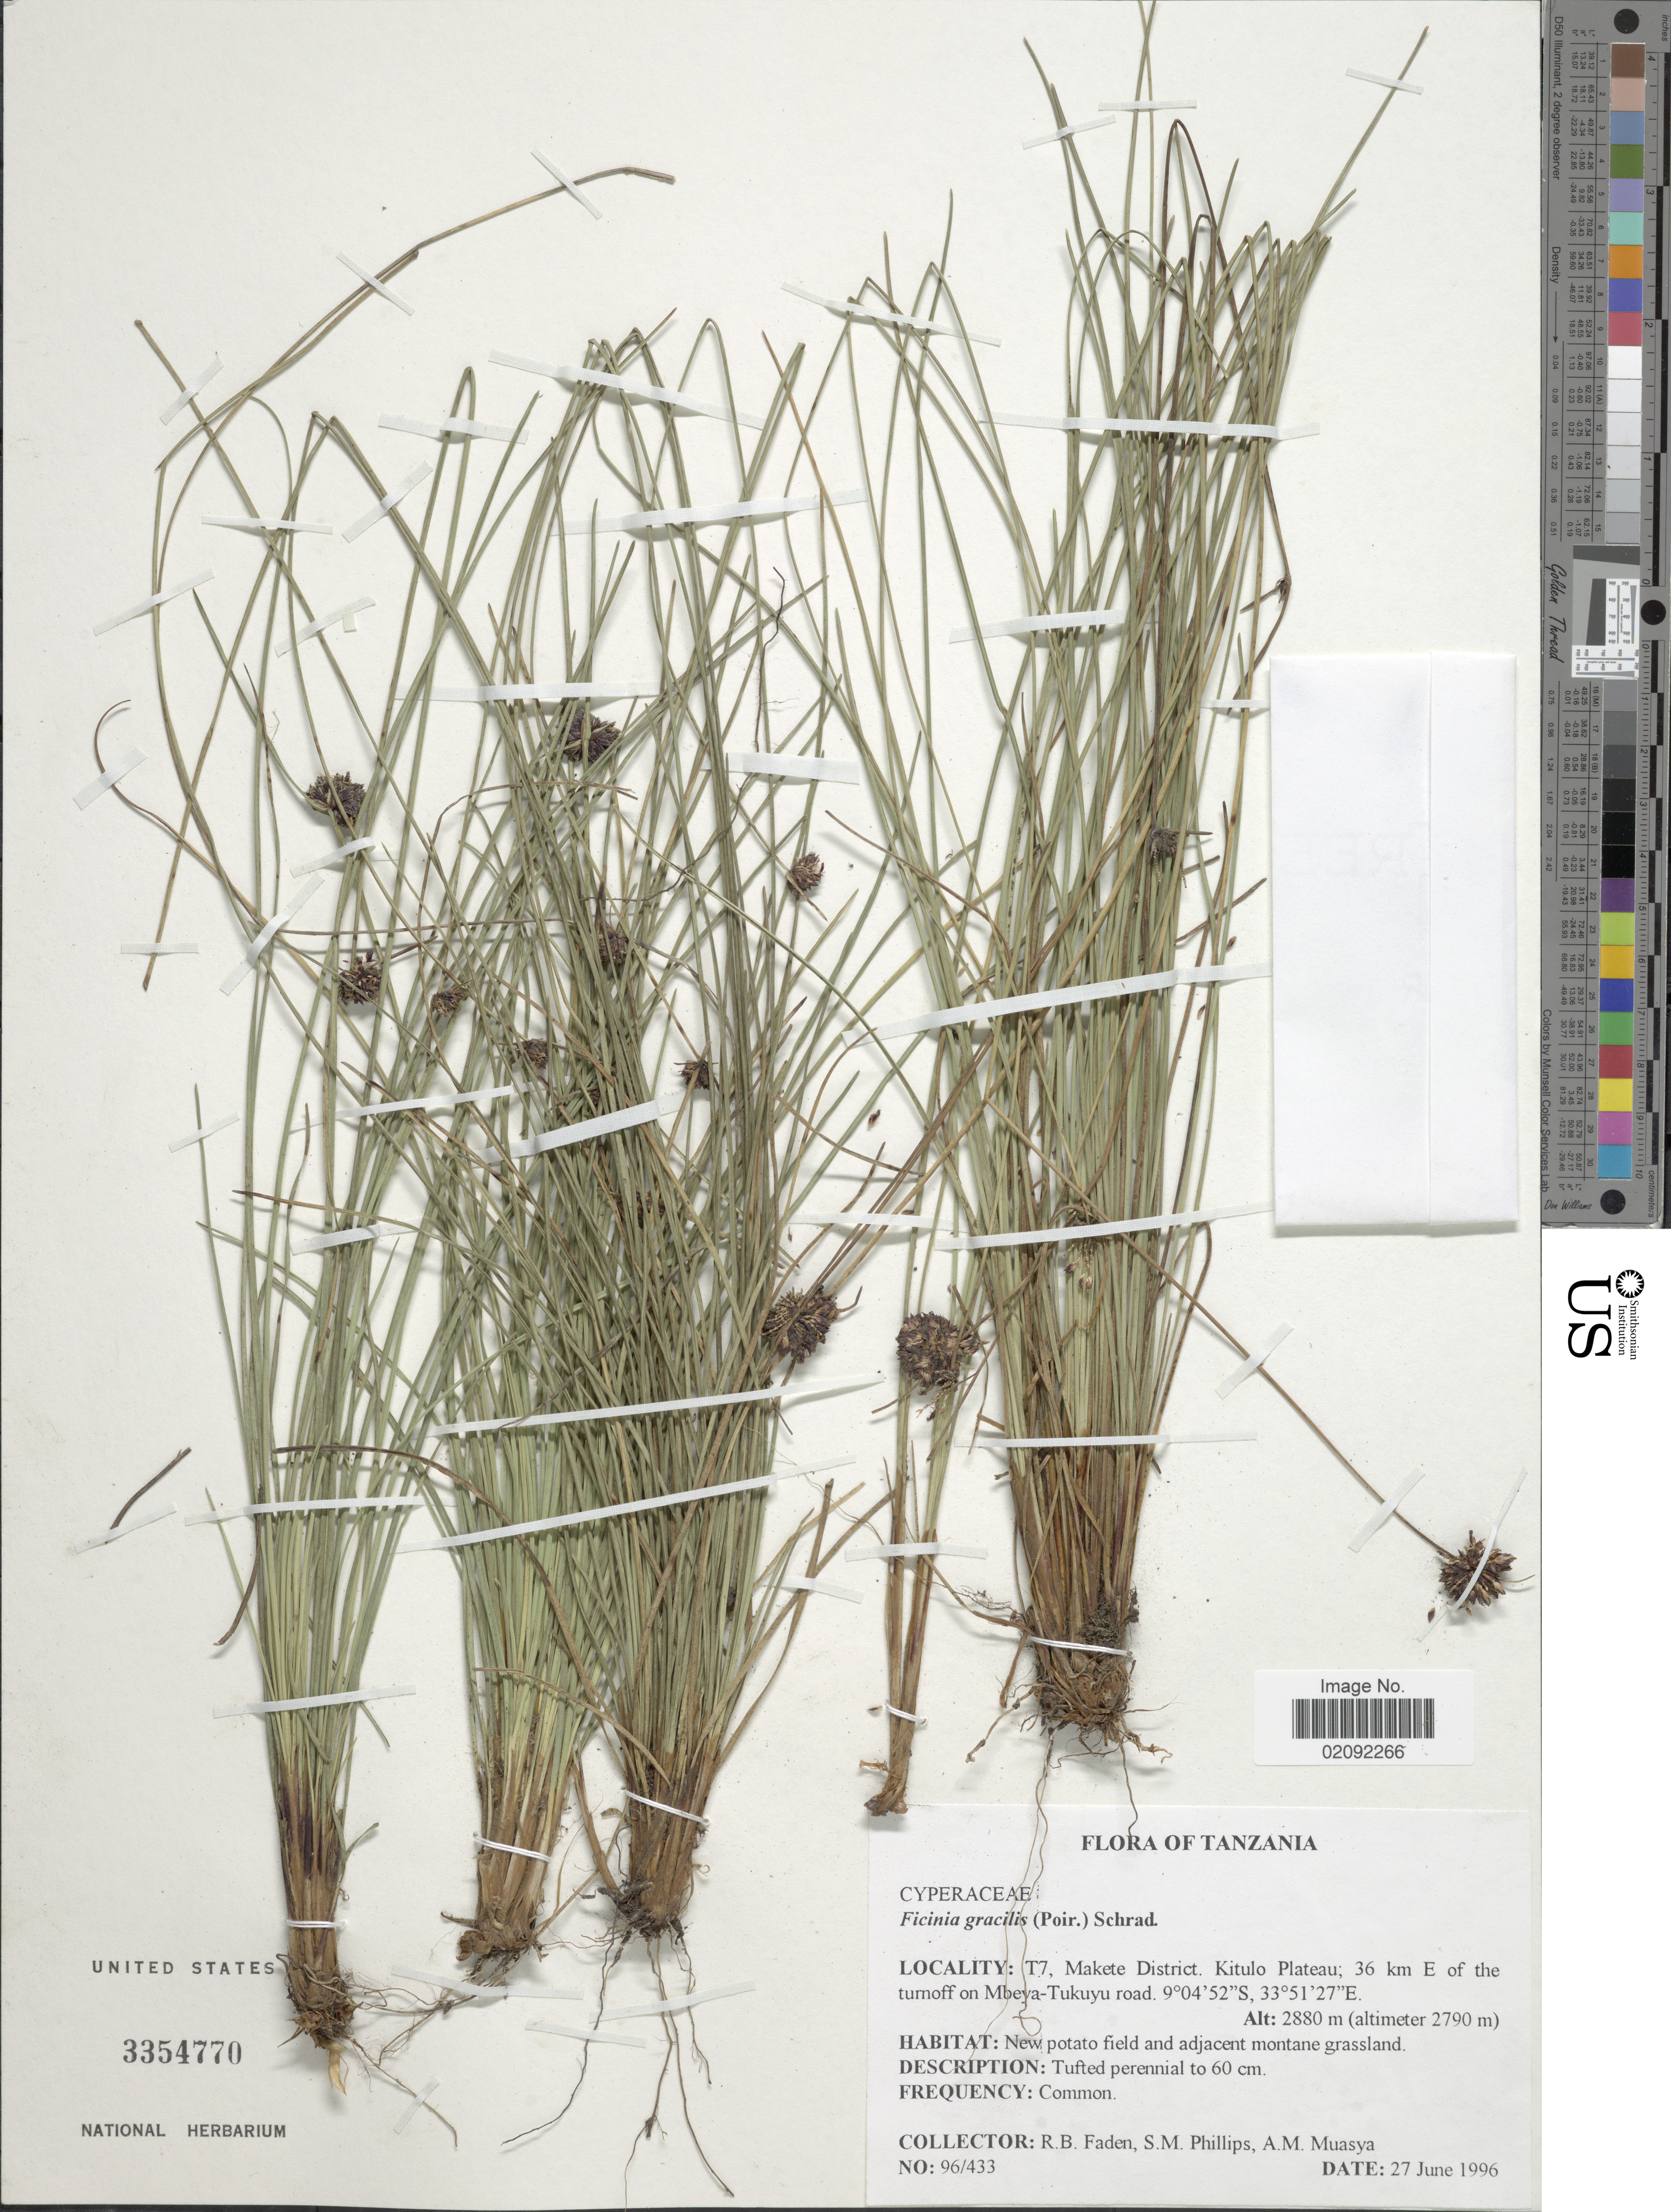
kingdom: Plantae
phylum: Tracheophyta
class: Liliopsida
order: Poales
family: Cyperaceae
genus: Ficinia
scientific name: Ficinia gracilis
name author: Schrad.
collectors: R. B. Faden, S. M. Phillips & A. Muasya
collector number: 96/433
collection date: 1996-06-27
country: Tanzania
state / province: Mbeya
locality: T7, makete District. Kitulo Plateau; 36 km E of the turnoff on Mbeya-Tukuyu road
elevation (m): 2880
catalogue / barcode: US 3354770